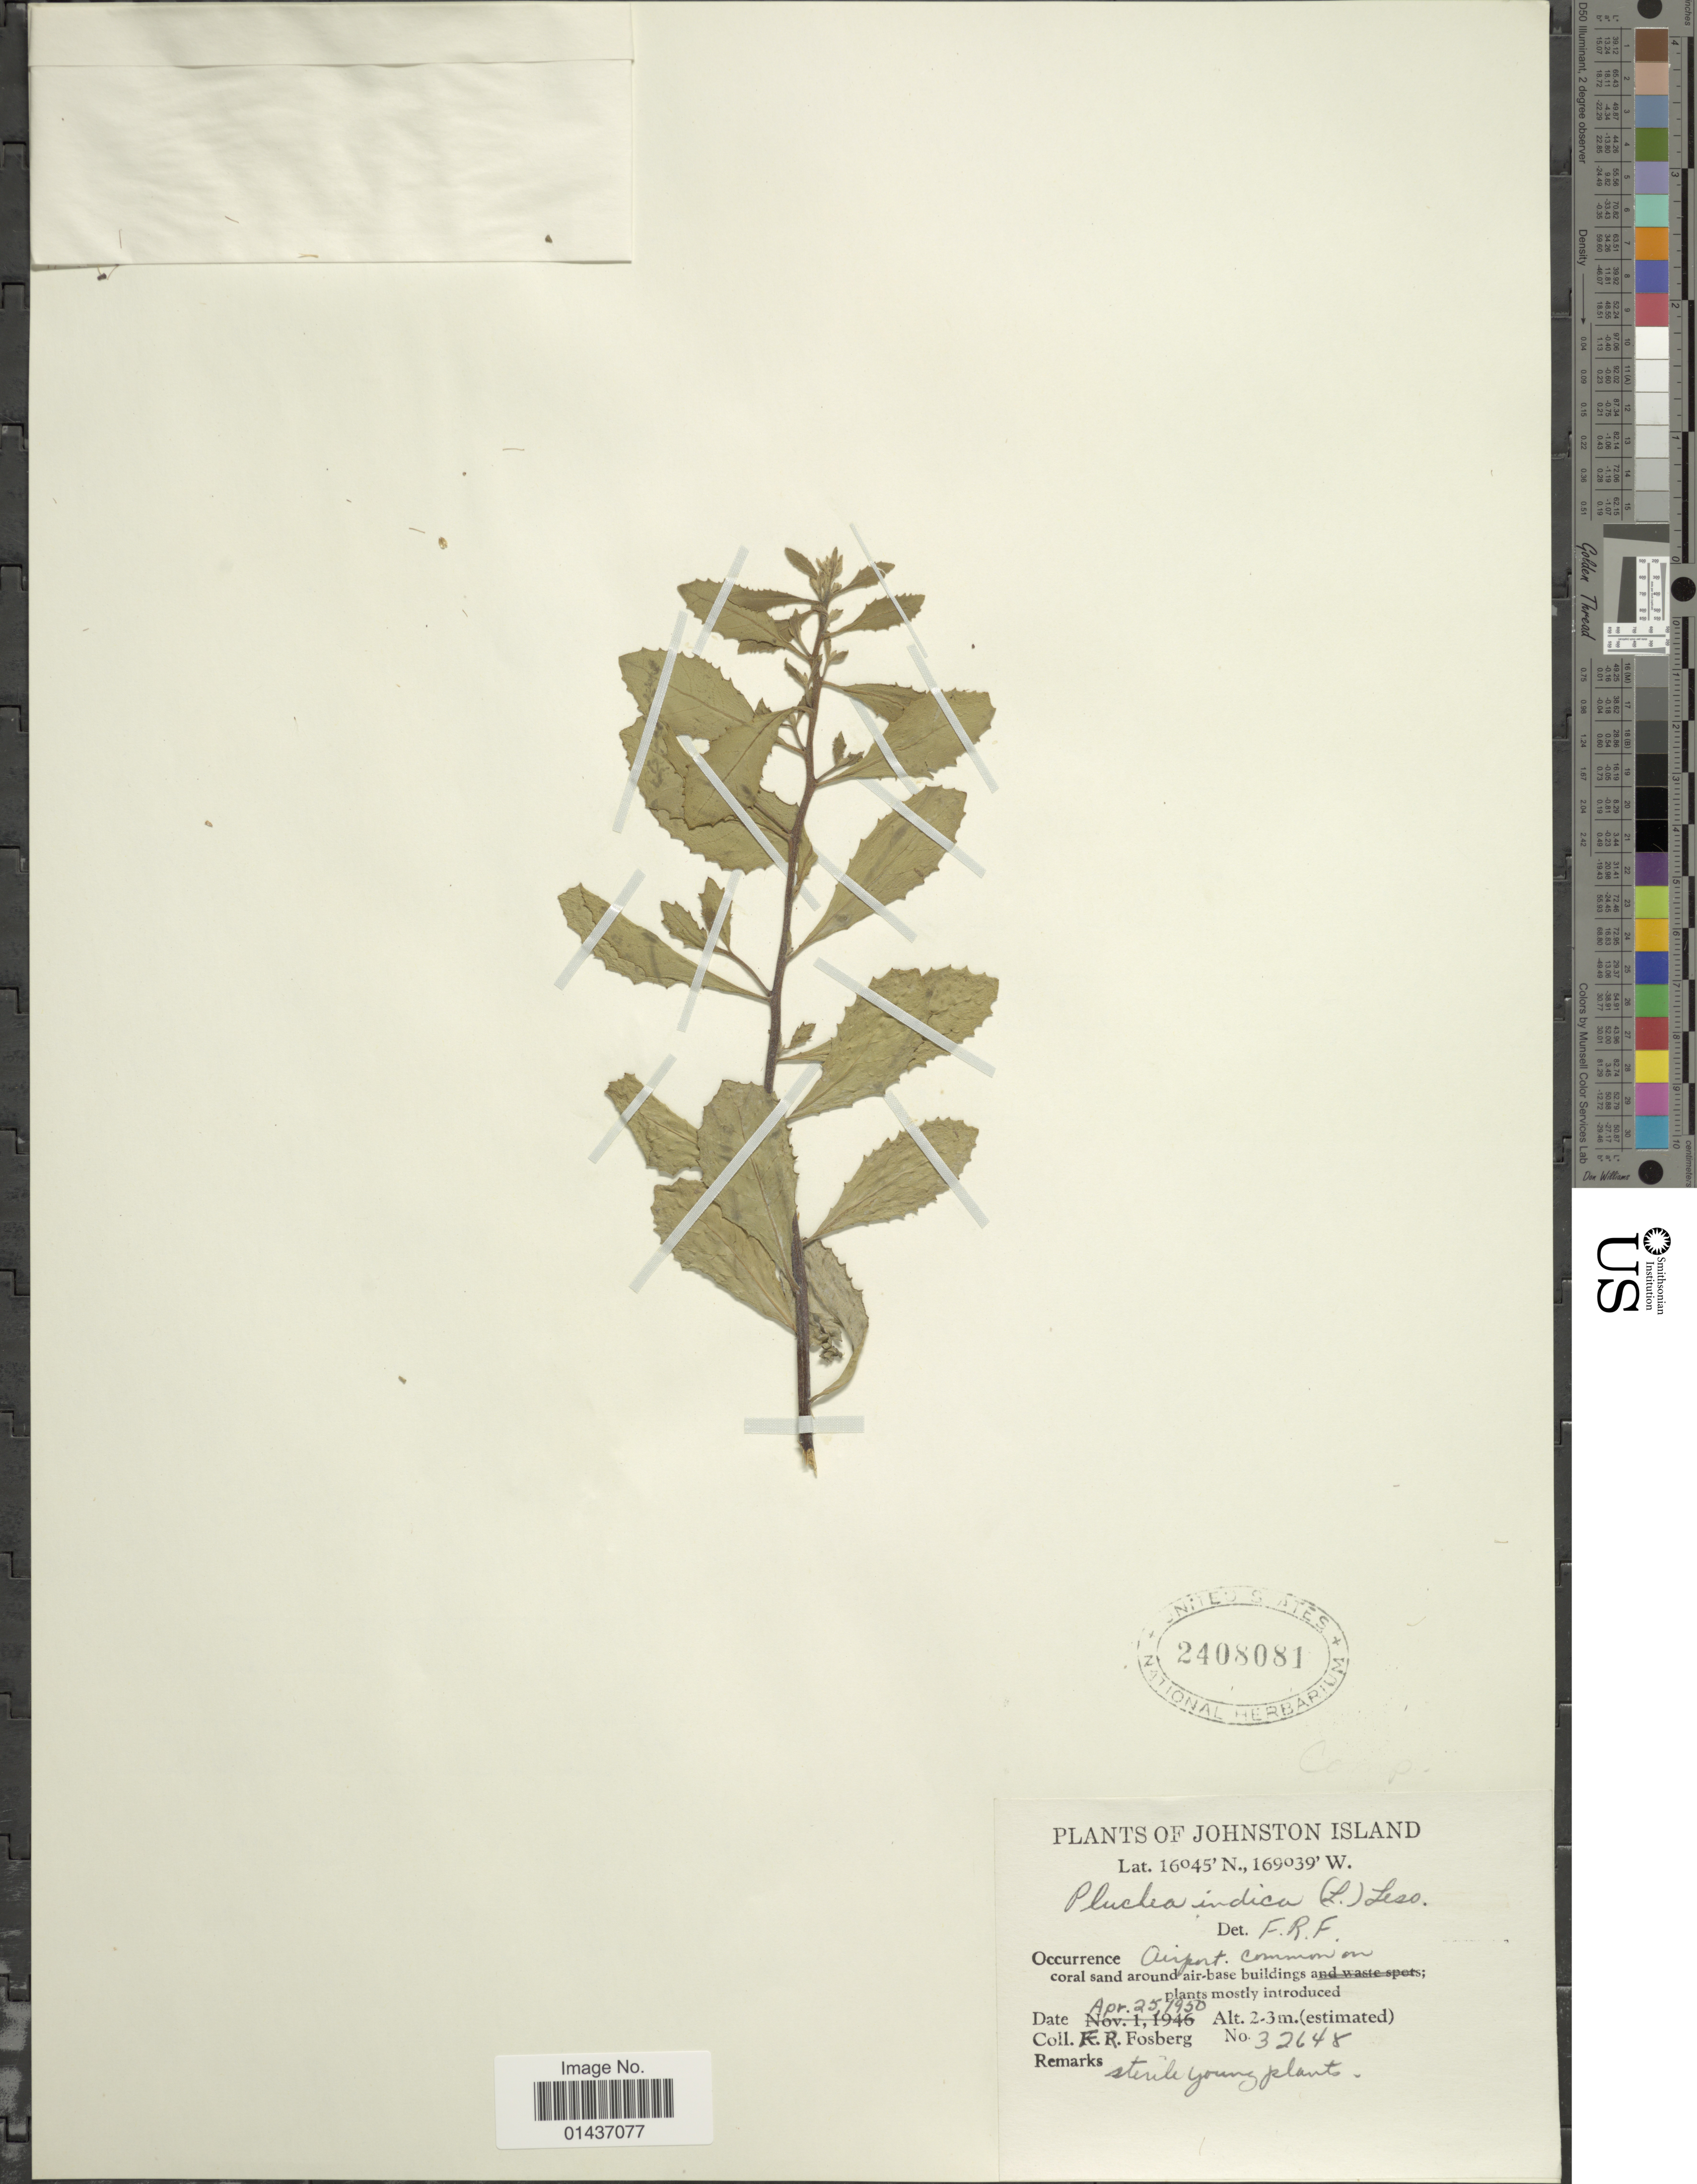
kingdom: Plantae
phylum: Tracheophyta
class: Magnoliopsida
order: Asterales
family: Asteraceae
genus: Pluchea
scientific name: Pluchea indica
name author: (L.) Less.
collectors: F. R. Fosberg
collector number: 32648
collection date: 1950-04-25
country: U.S. Administered Pacific Islands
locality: Johston Island, Airport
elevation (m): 2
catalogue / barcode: US 2408081